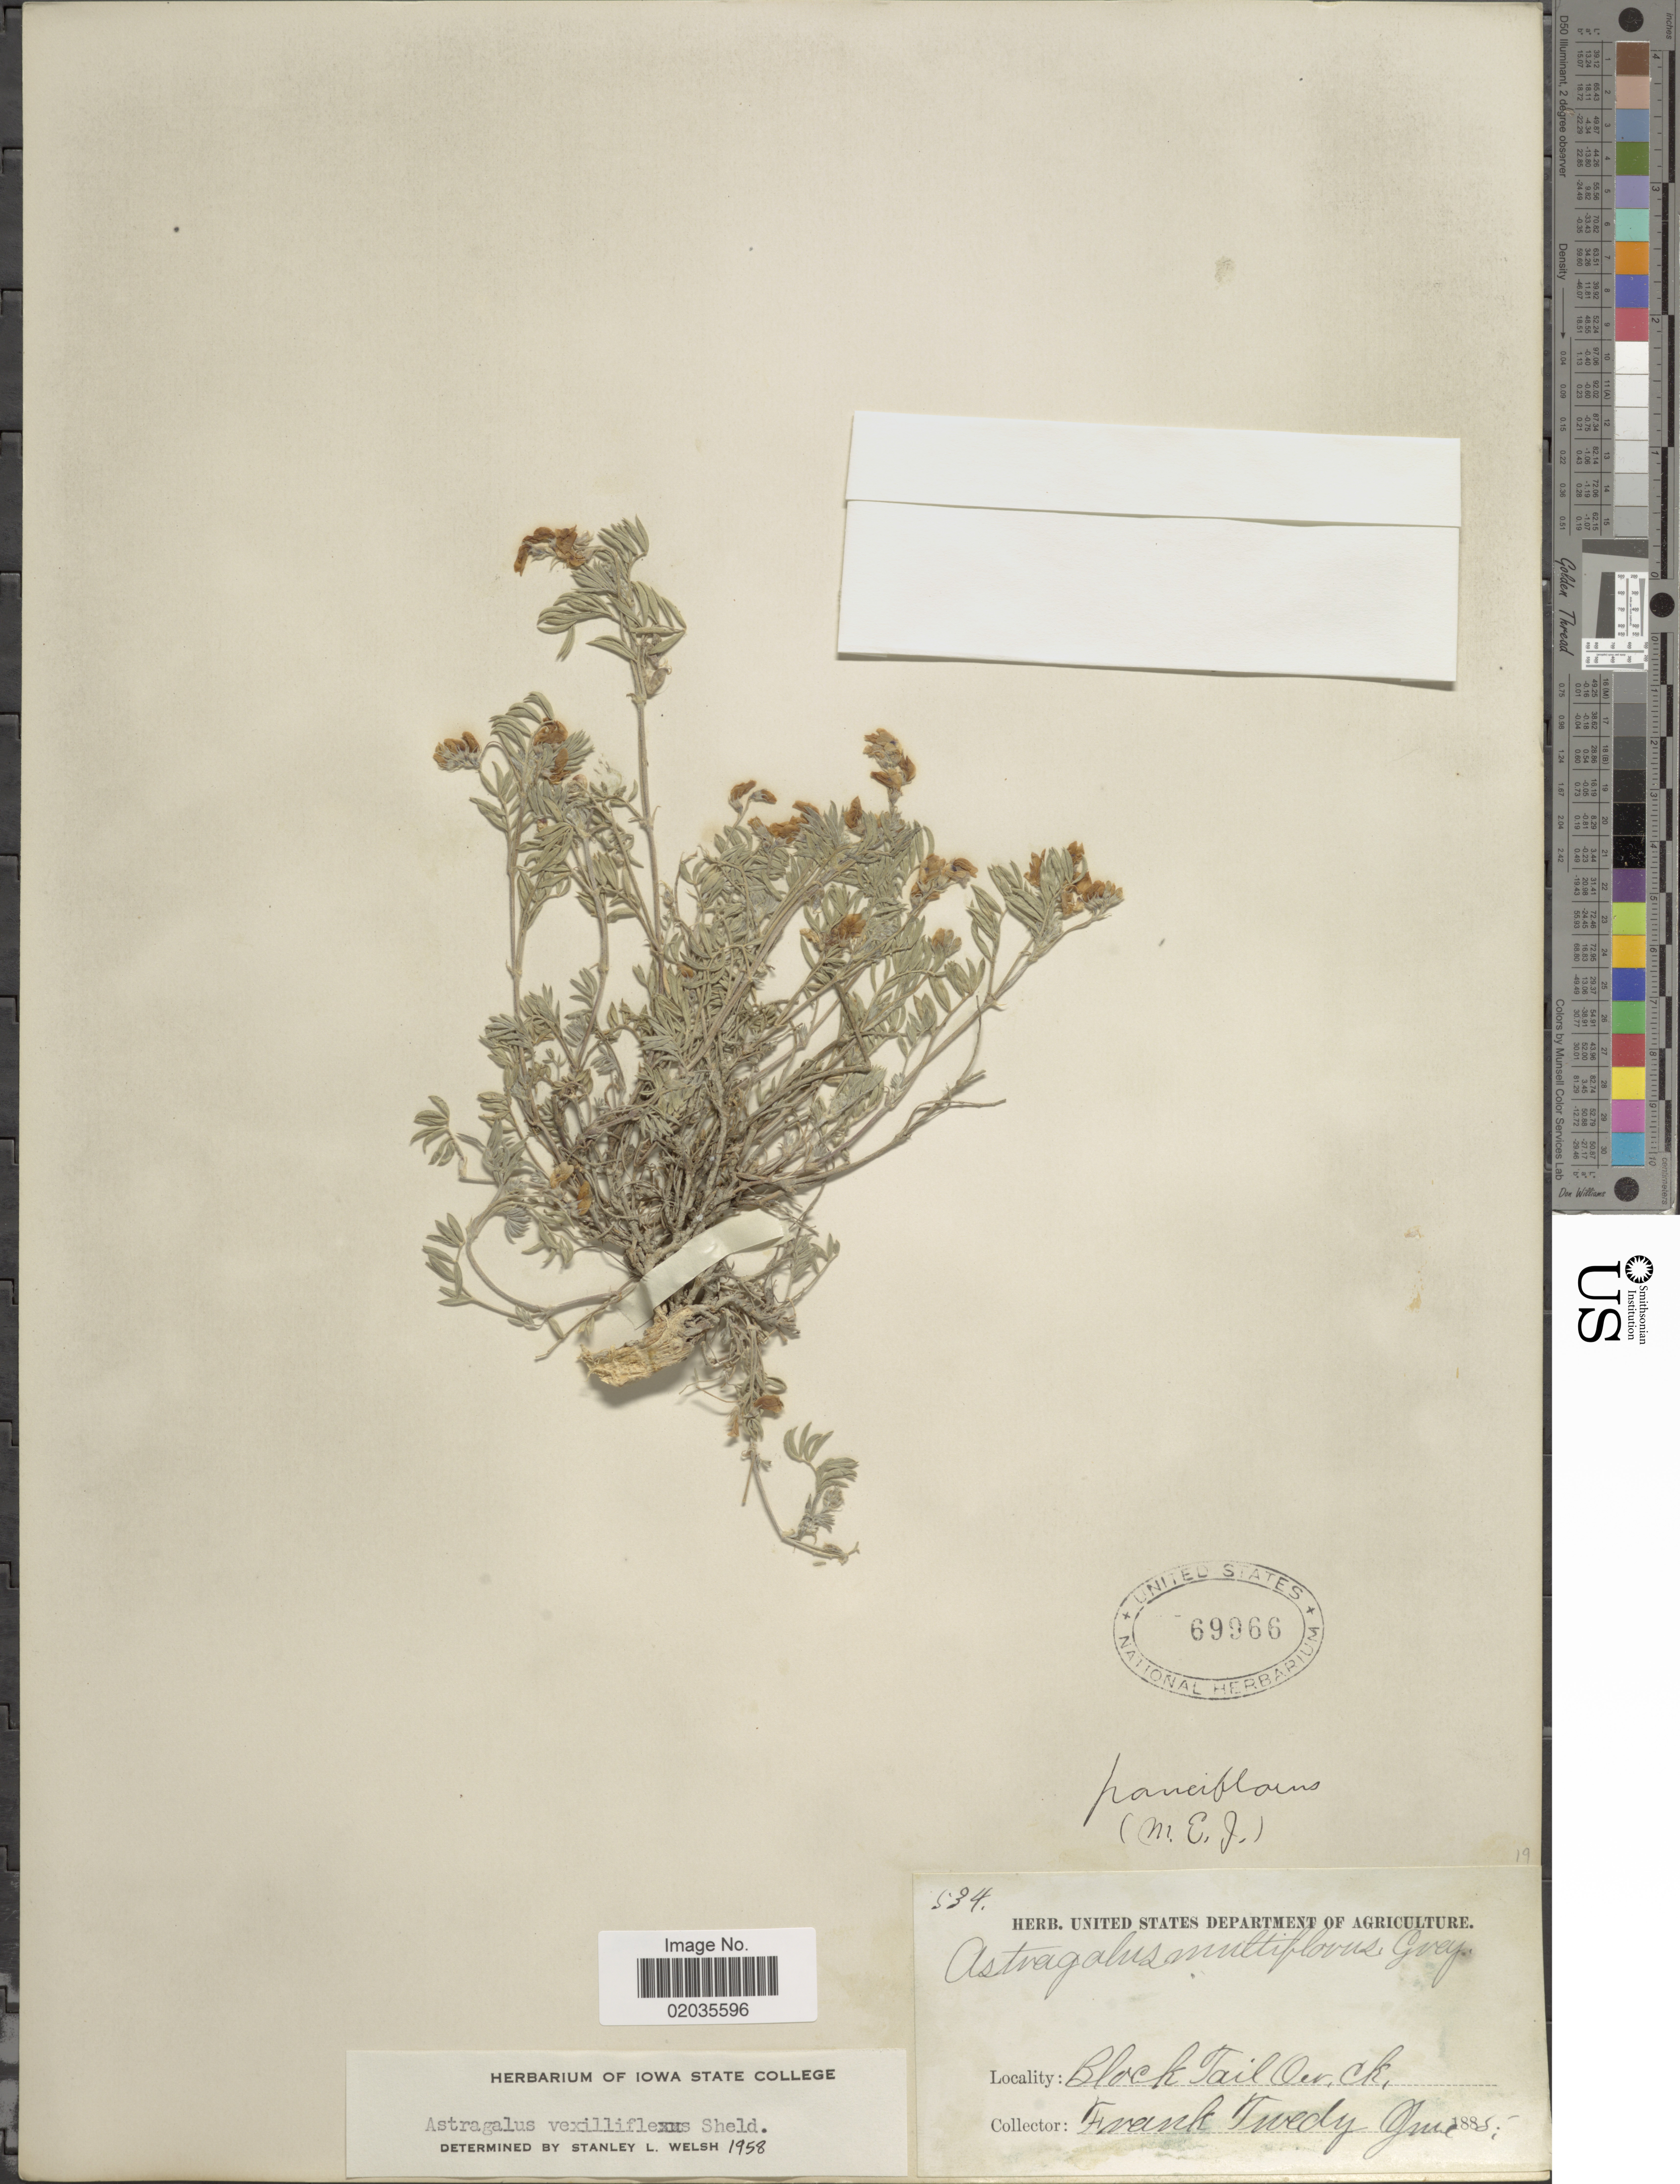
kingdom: Plantae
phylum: Tracheophyta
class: Magnoliopsida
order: Fabales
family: Fabaceae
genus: Astragalus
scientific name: Astragalus vexilliflexus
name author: E. Sheld.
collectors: F. Tweedy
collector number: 534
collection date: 1885-06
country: United States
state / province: Montana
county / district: Beaverhead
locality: Blacktail Deer Creek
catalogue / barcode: US 69966